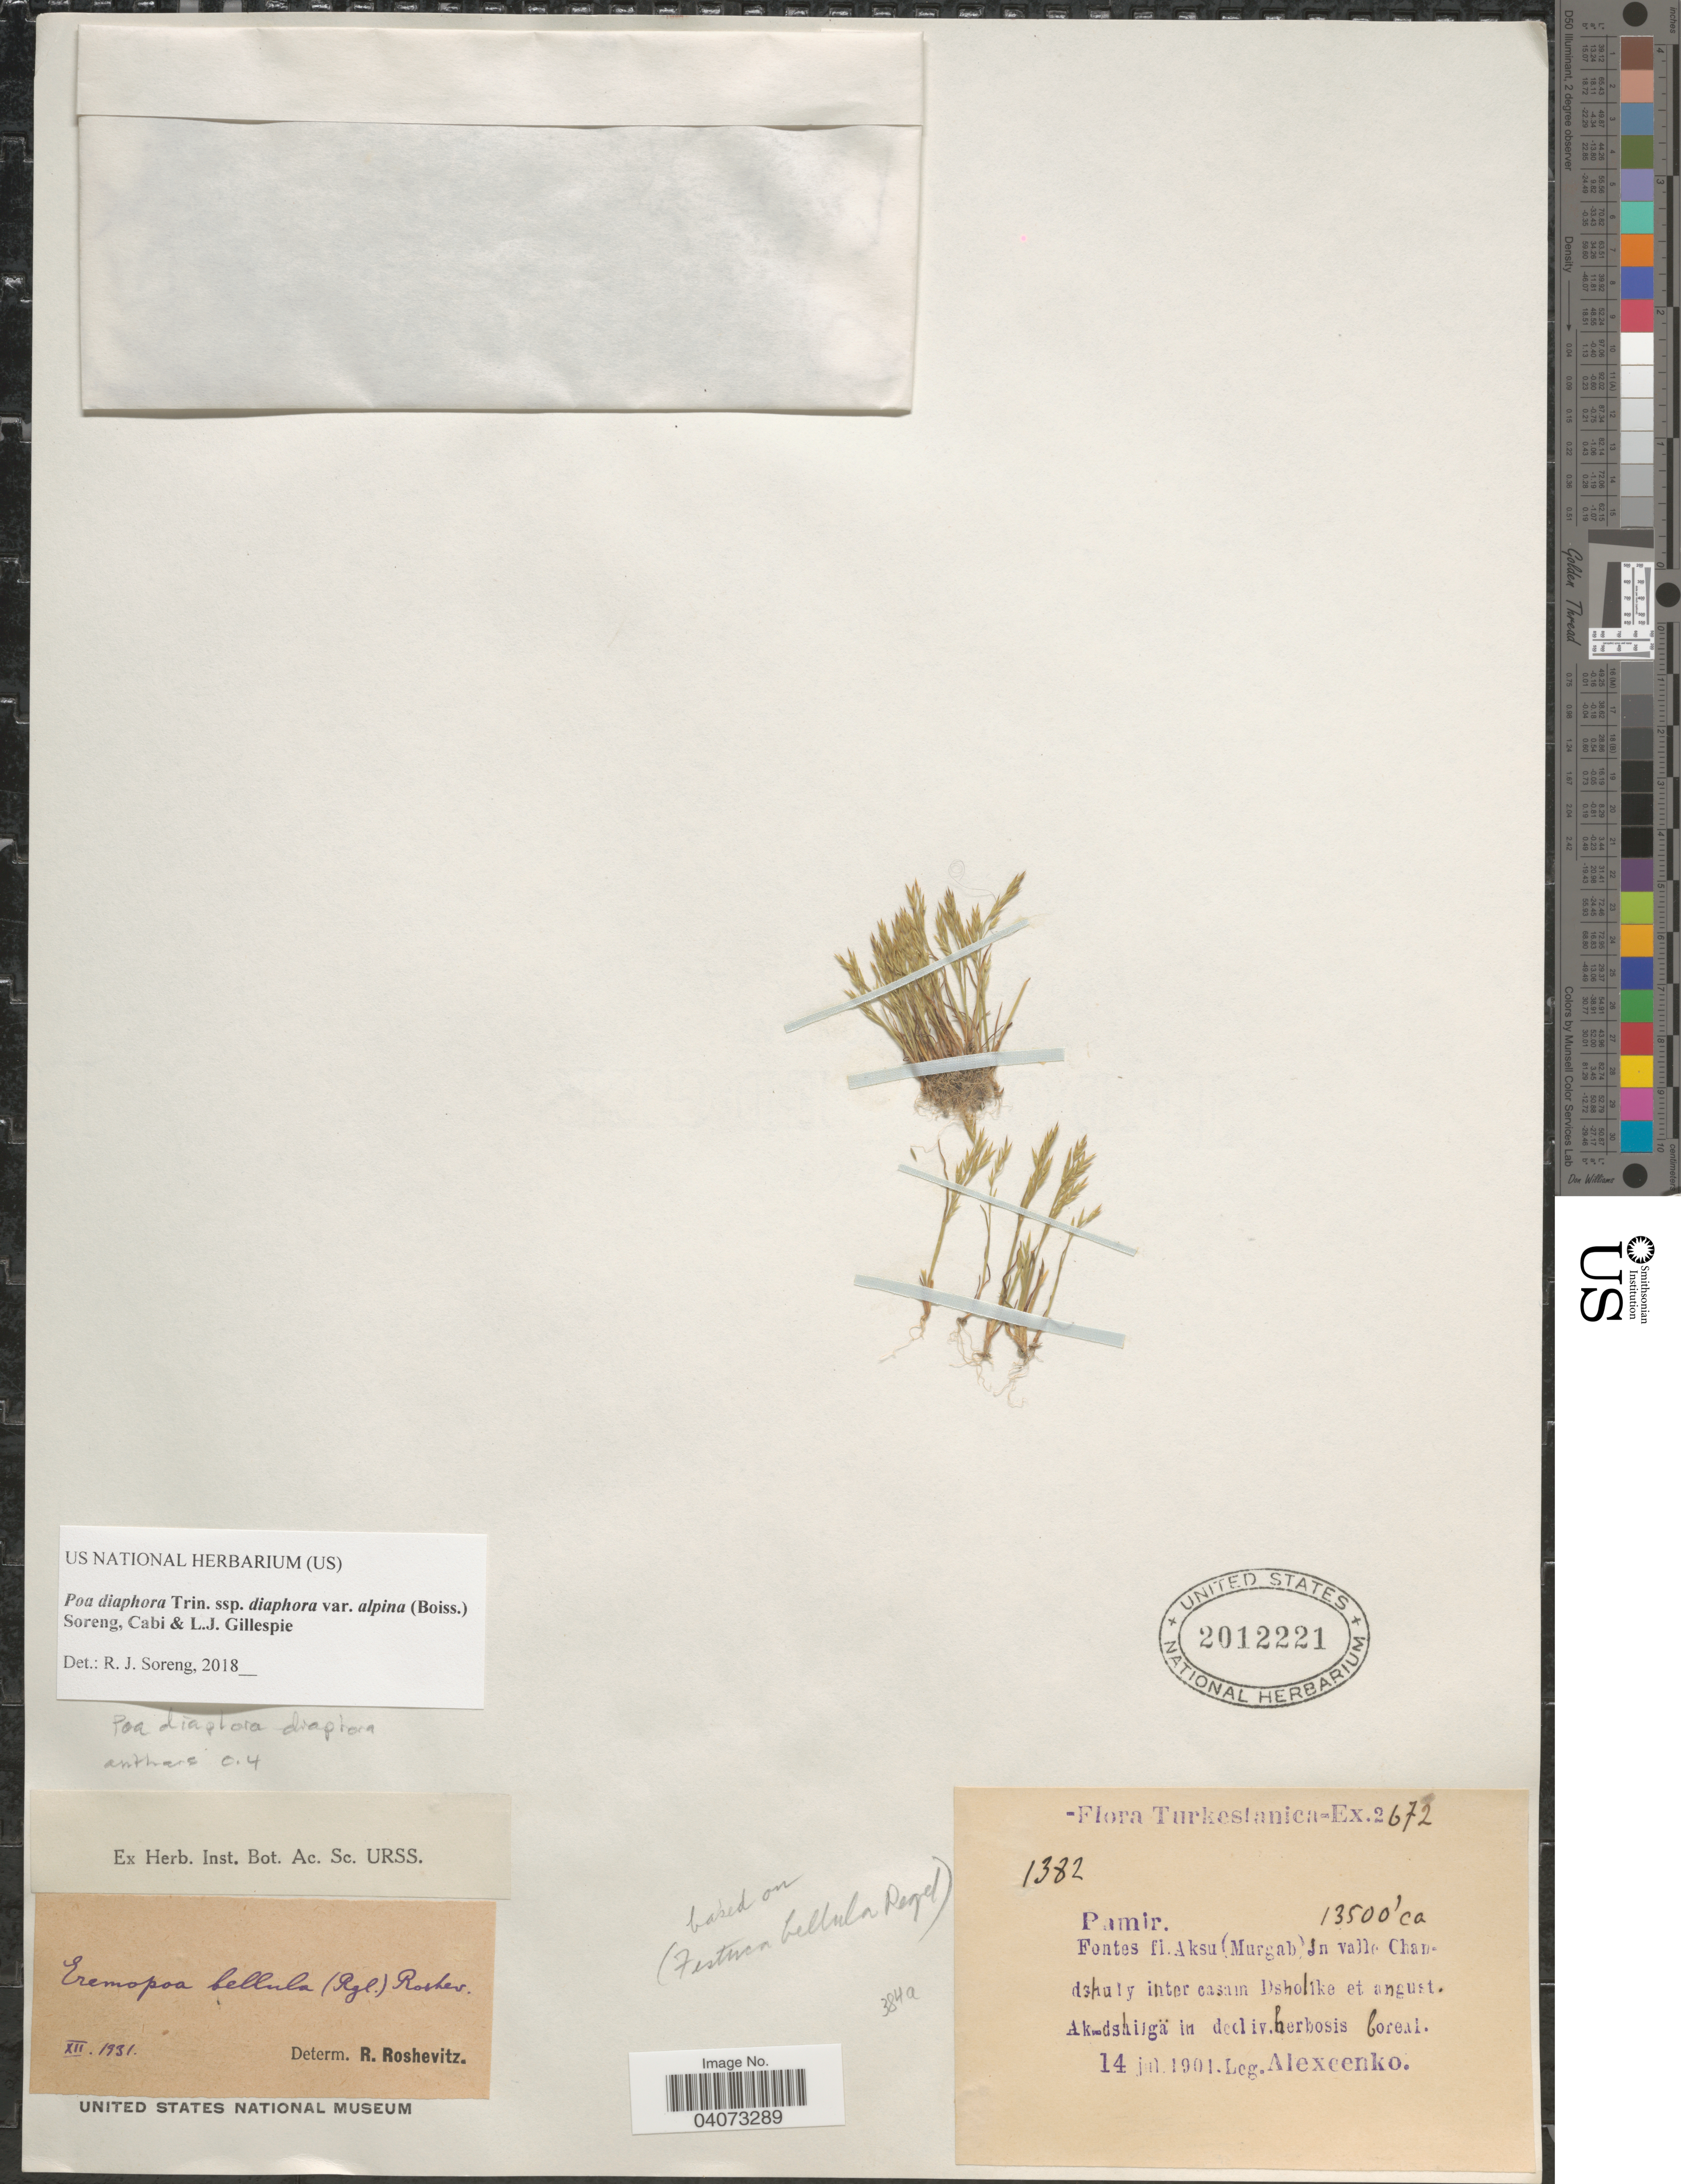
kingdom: Plantae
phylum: Tracheophyta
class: Liliopsida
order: Poales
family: Poaceae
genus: Poa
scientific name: Poa diaphora subsp. diaphora var. alpina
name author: (Boiss.) Soreng et al.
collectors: Alexeenko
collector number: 2672/1382?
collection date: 1901-07-14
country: Tajikistan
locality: Turkestanica. Pamir. Fontes fl. Aksu (Murgab). In valle Chandshuly inter casam Dsholike et angust. Ak-dshilga in decliv. herbosis boreal.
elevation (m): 4115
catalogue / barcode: US 2012221